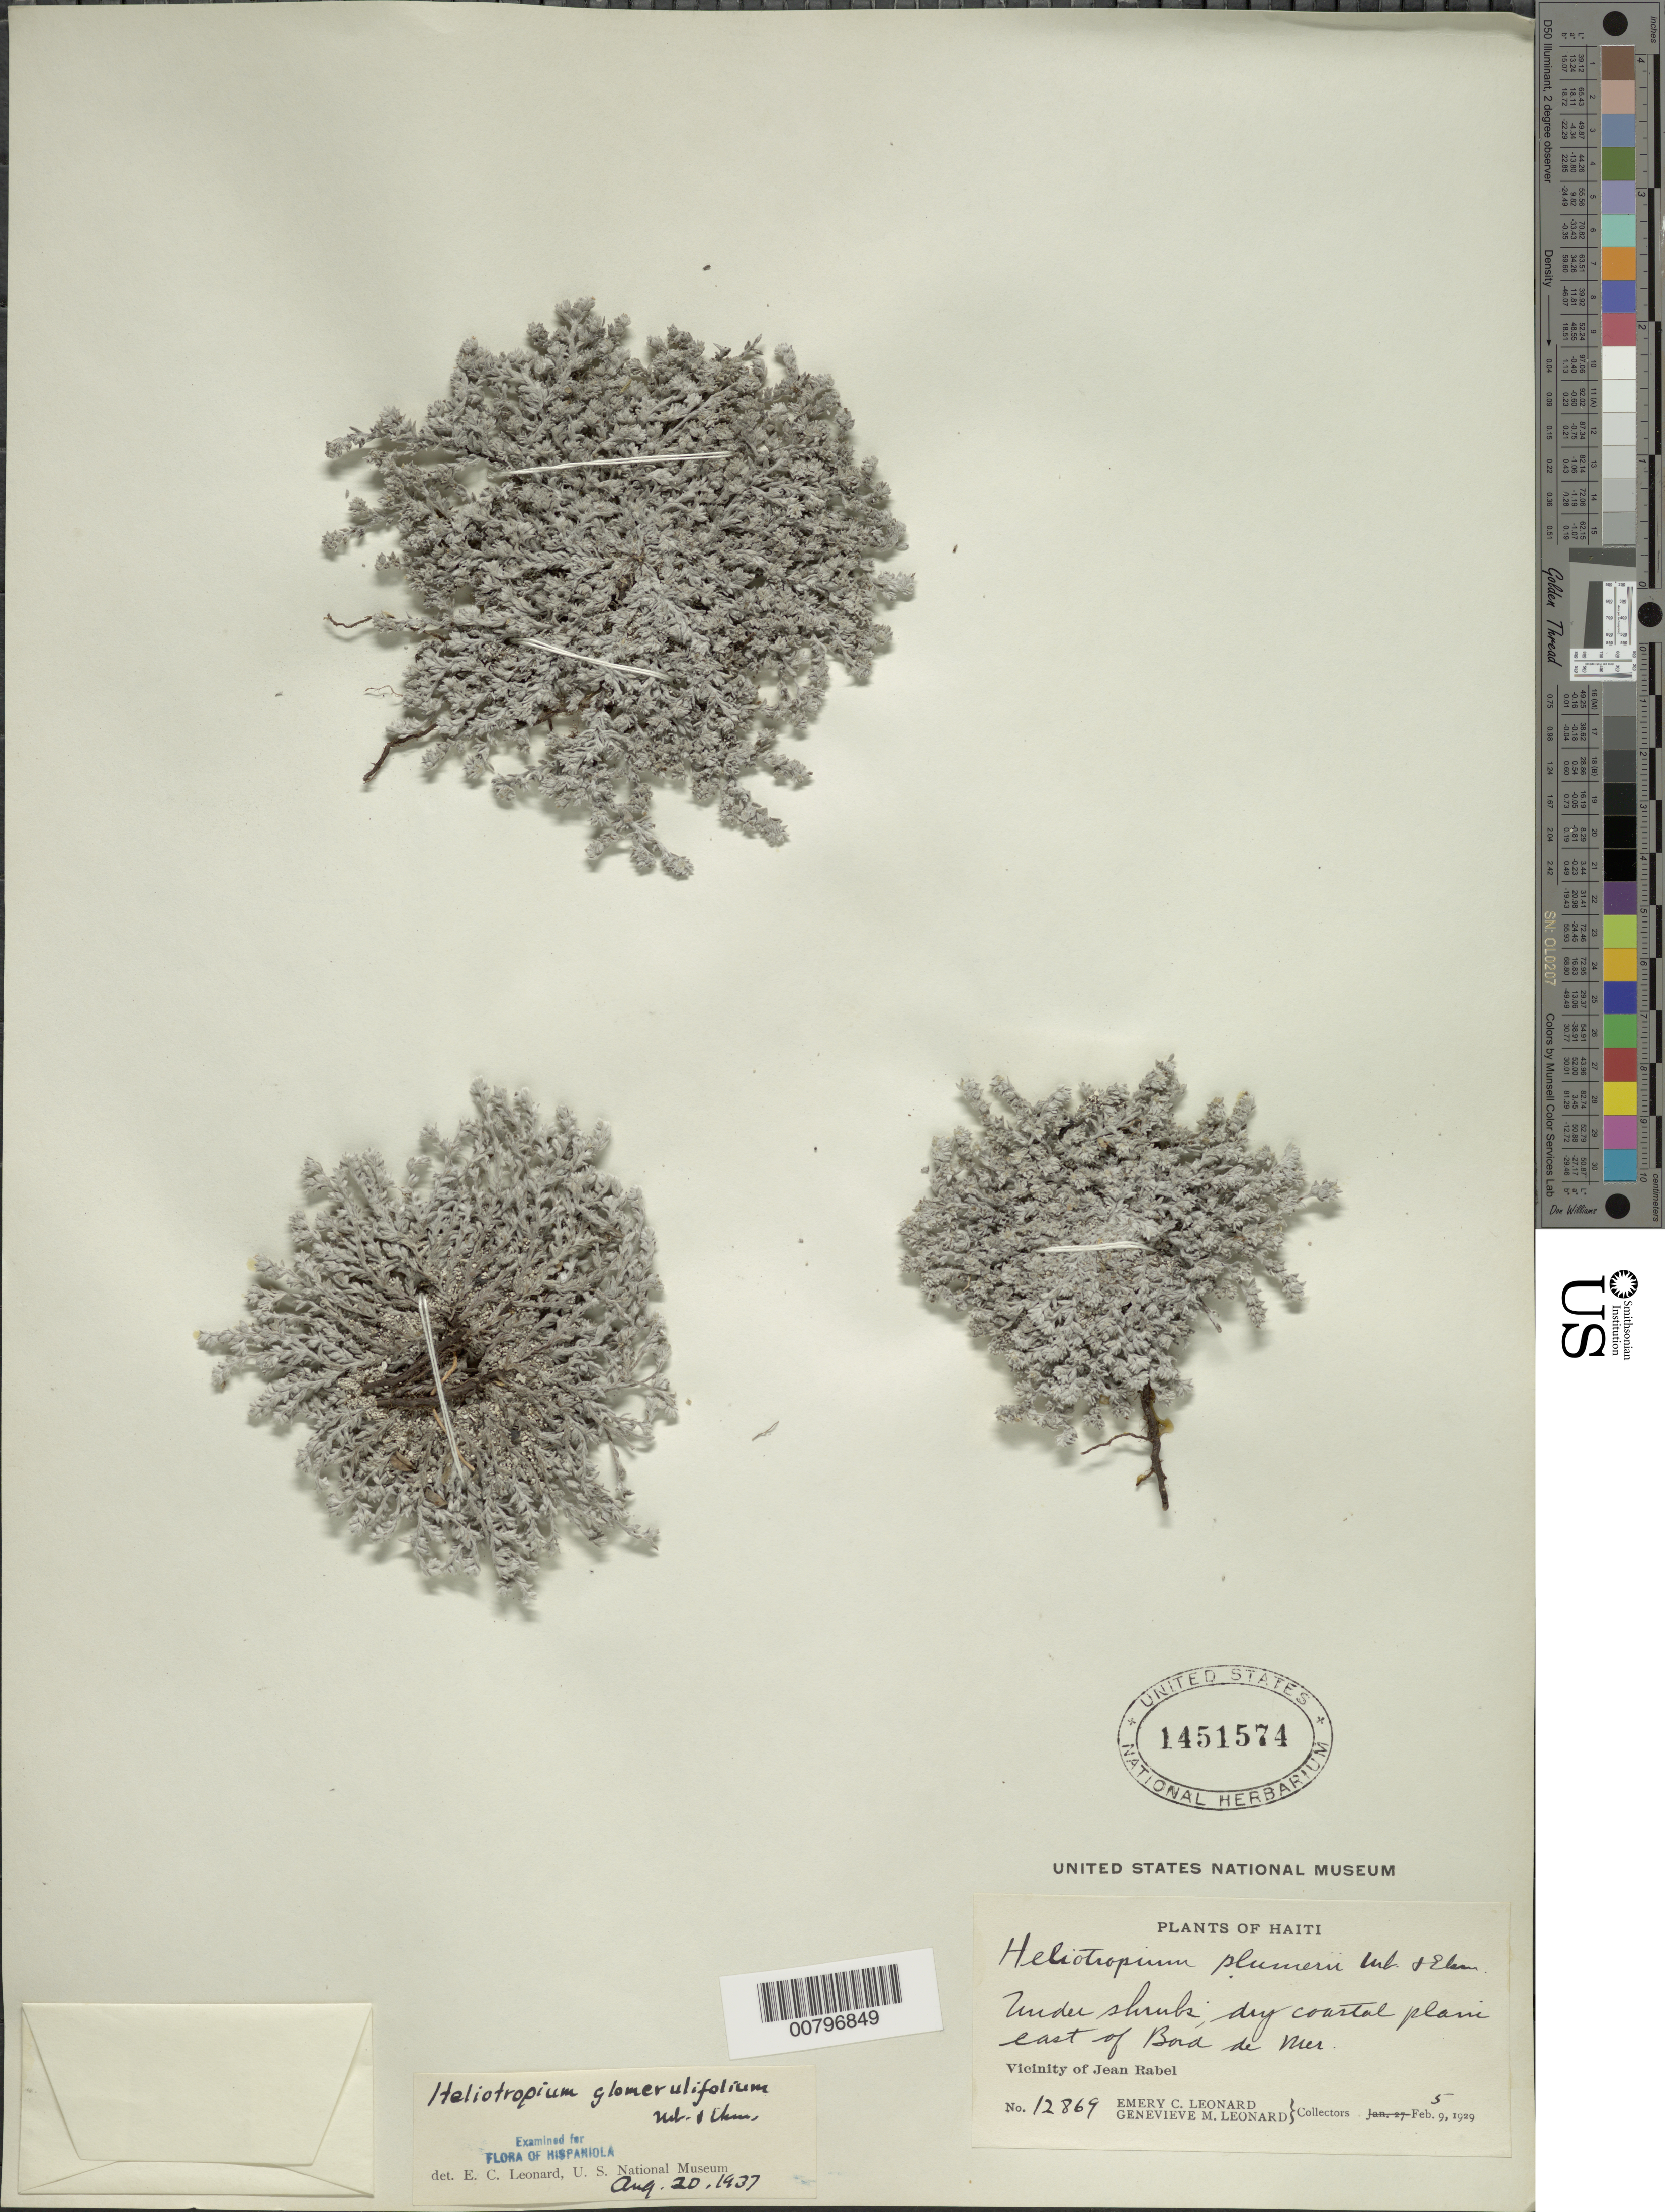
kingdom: Plantae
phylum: Tracheophyta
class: Magnoliopsida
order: Boraginales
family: Heliotropiaceae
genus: Heliotropium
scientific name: Heliotropium glomerulifolium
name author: Urb. & Ekman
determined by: Leonard, Emery C., (US)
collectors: E. C. Leonard & G. M. Leonard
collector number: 12869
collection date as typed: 05 Feb 1929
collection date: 1929-02-05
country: Haiti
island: Hispaniola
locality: E of Bord de Mer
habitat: Under shrubs, dry coastal plains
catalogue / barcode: US 1451574